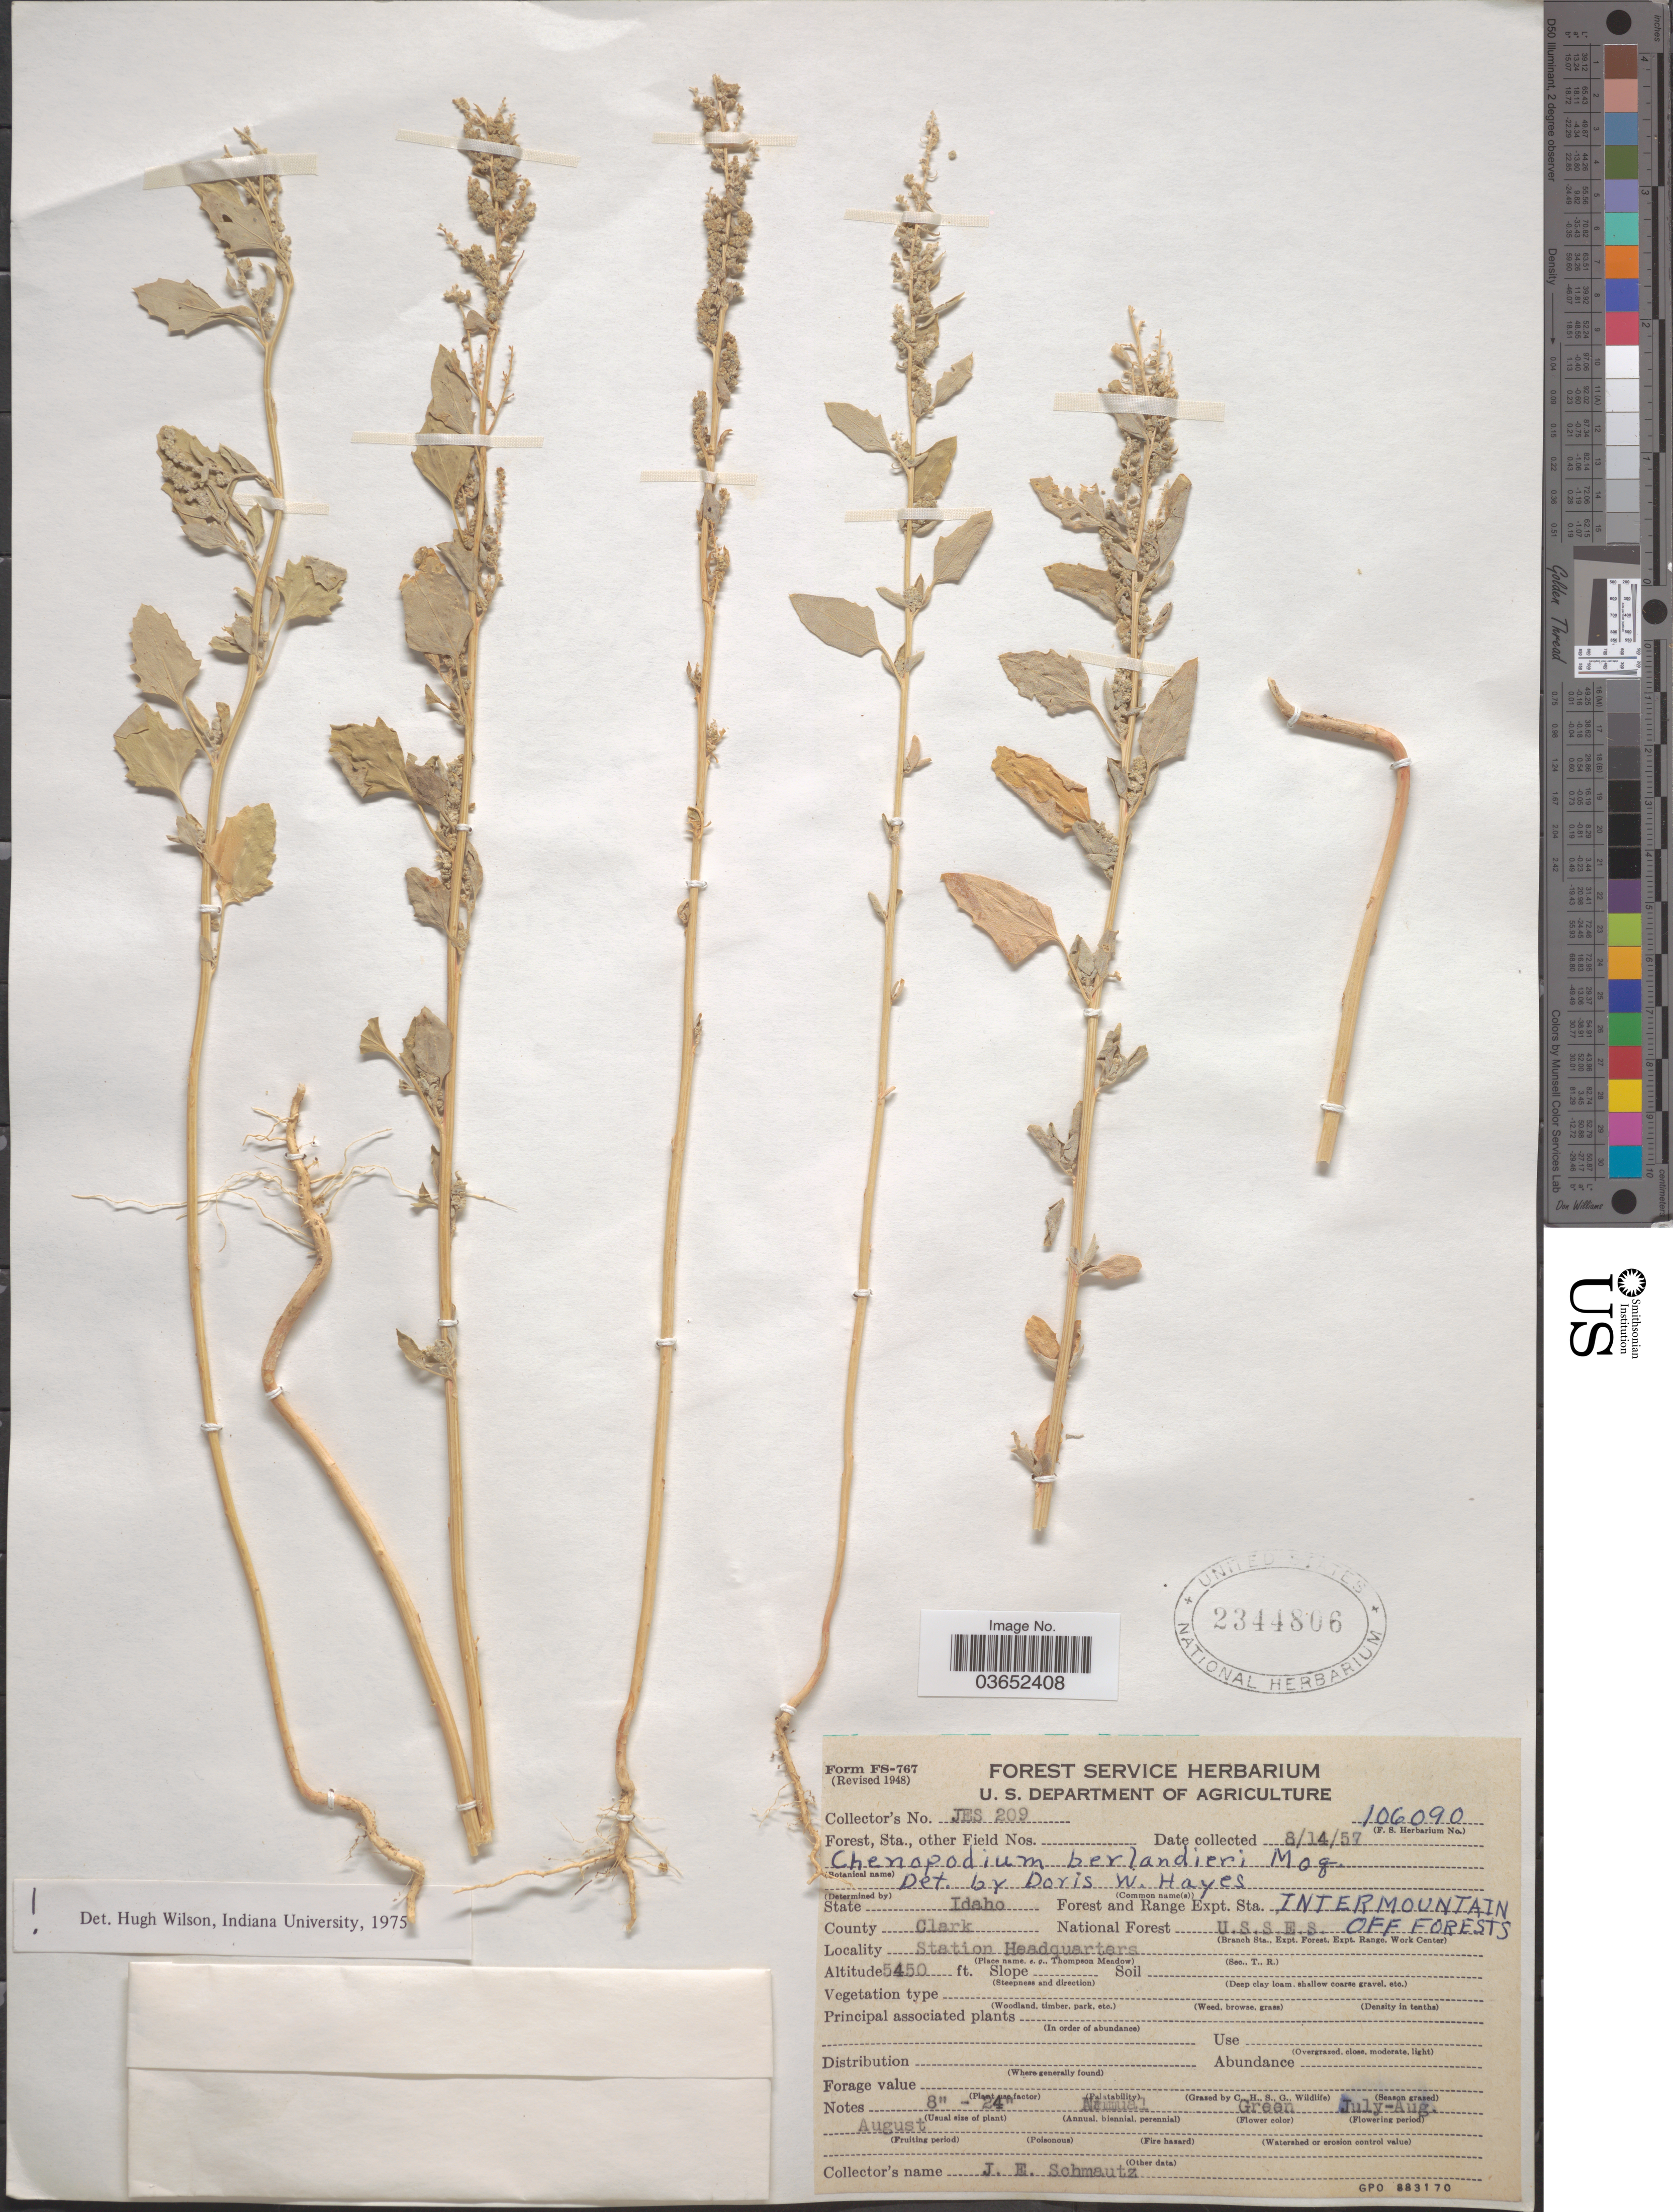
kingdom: Plantae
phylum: Tracheophyta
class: Magnoliopsida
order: Caryophyllales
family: Amaranthaceae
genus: Chenopodium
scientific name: Chenopodium berlandieri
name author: Moq.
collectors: J. Schmautz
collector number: JES209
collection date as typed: Transcribed d/m/y: 14/8/57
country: United States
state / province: Idaho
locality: Forest and Range Expt. Sta. Intermountain, County Clark, National Forest U.S.S.E.S. Off forests, Station Headquarters.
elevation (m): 1661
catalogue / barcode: US 2344806